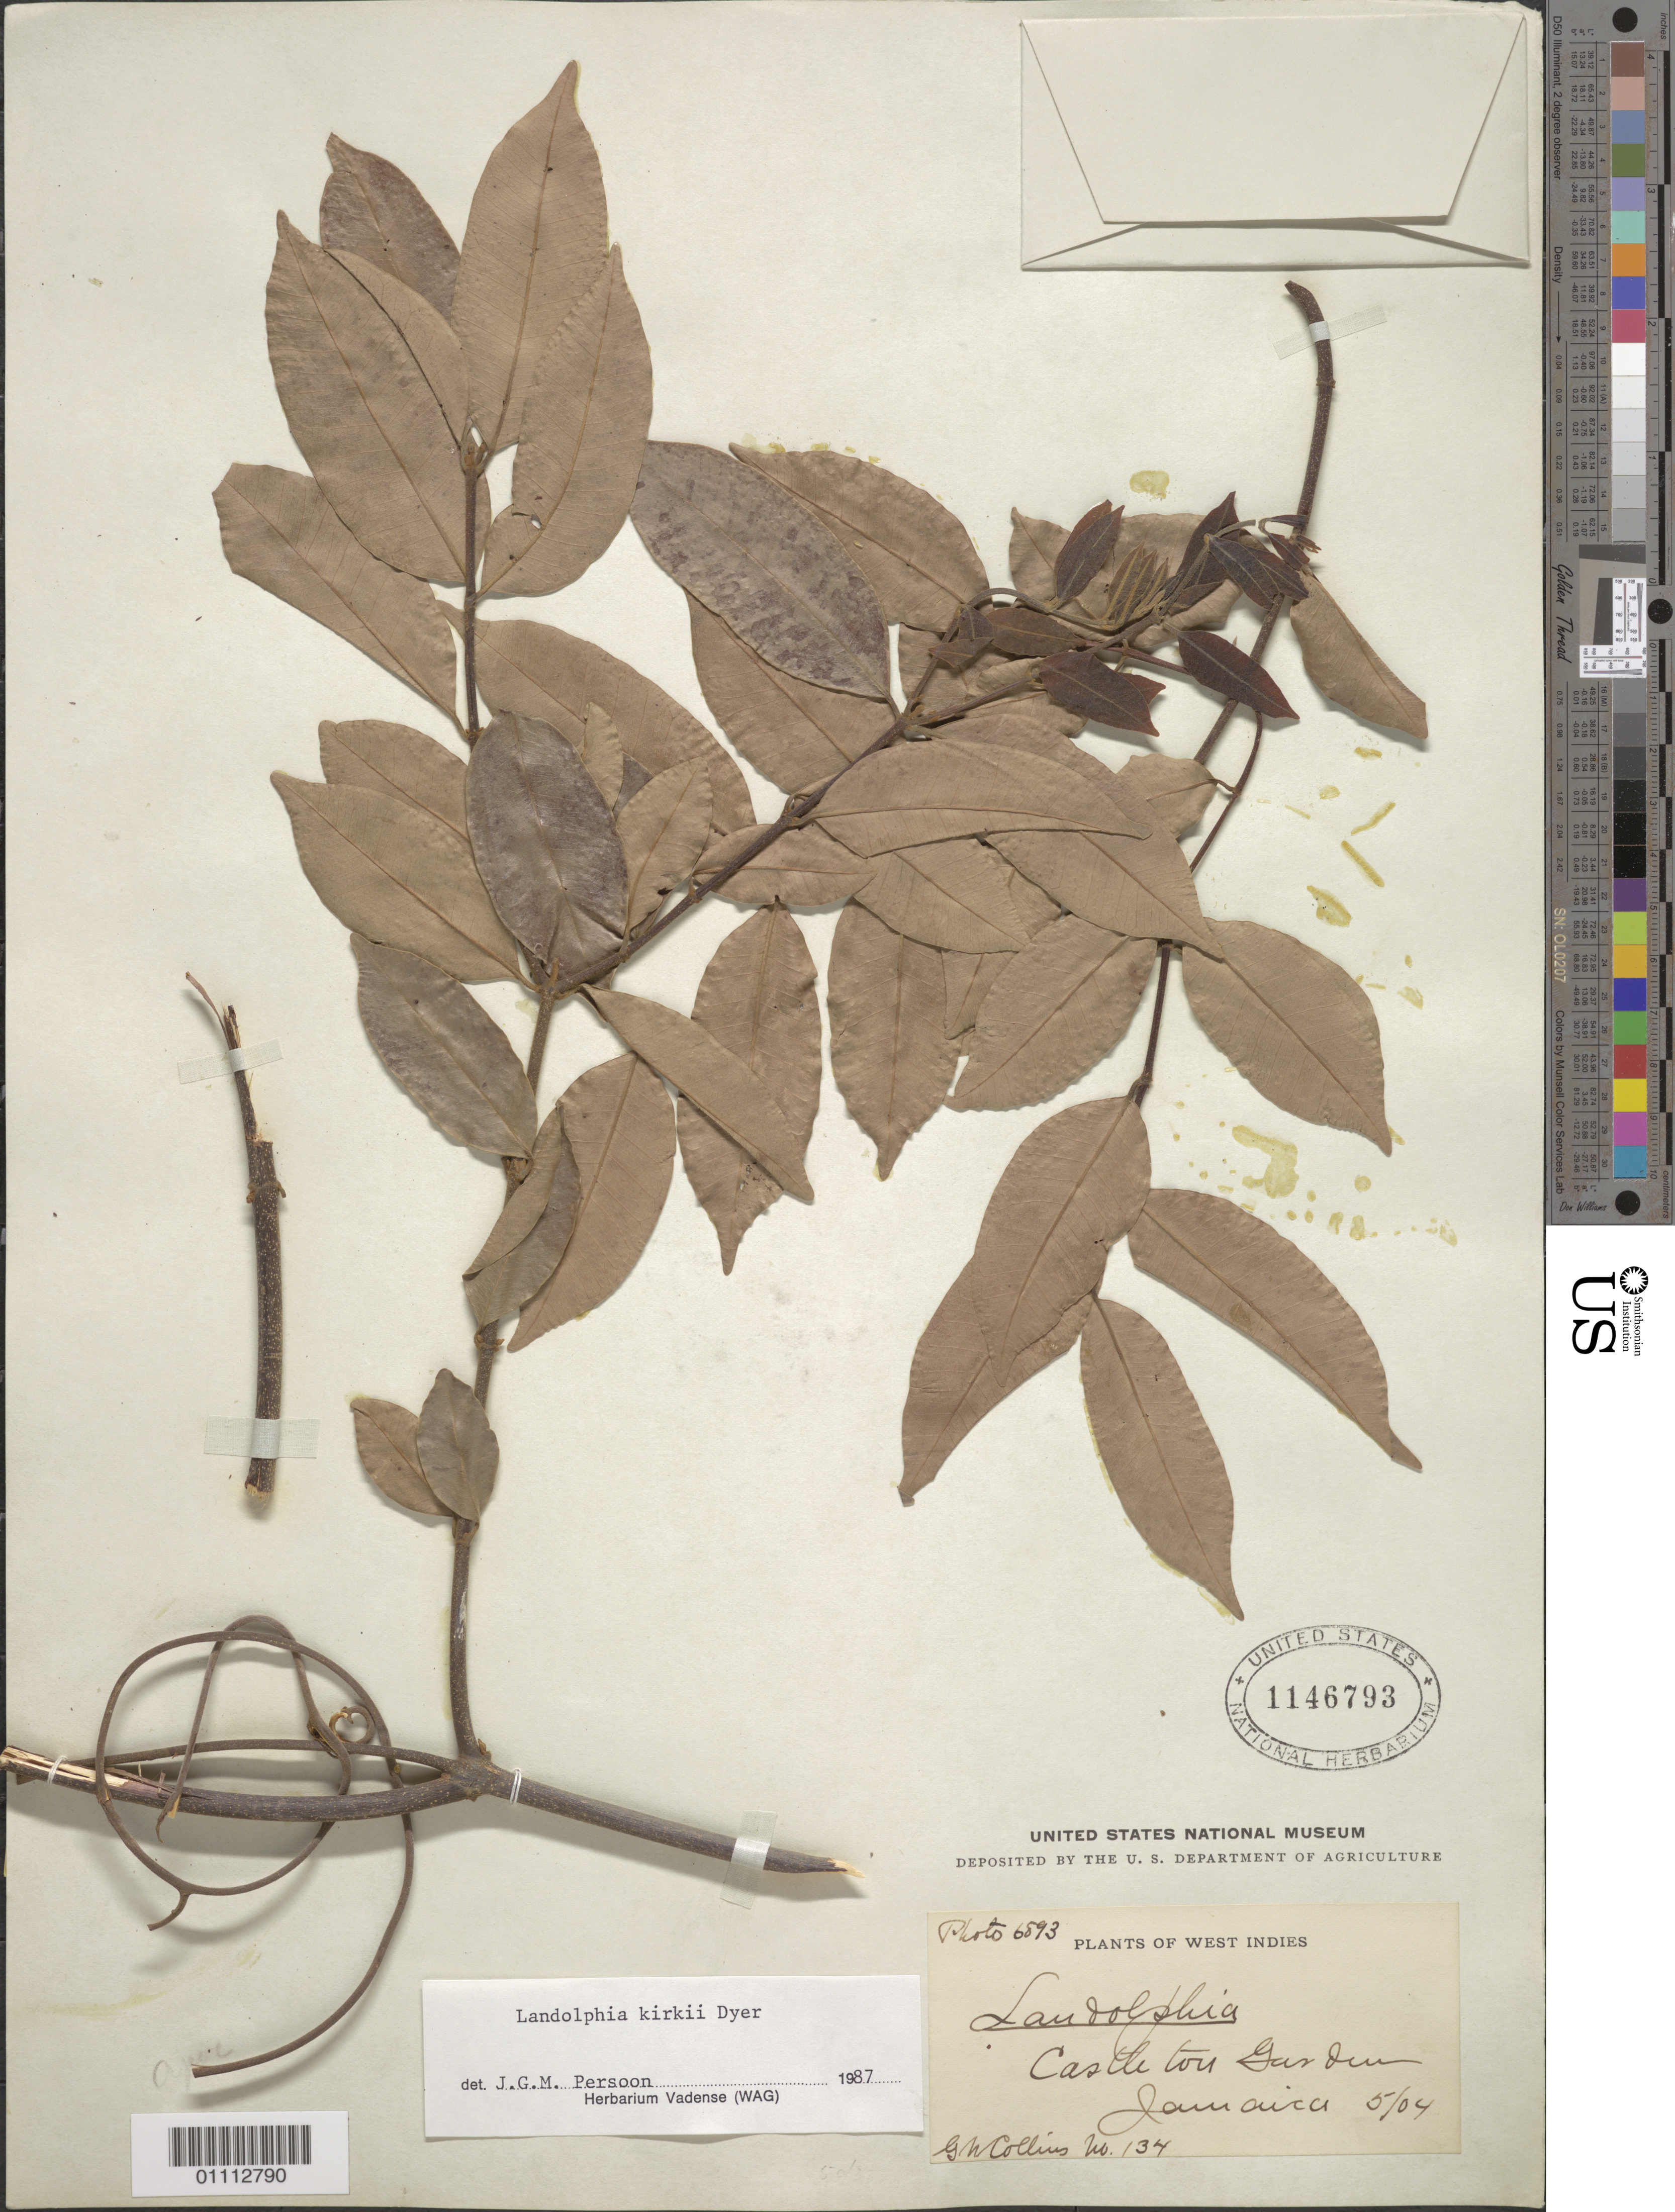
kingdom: Plantae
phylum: Tracheophyta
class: Magnoliopsida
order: Gentianales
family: Apocynaceae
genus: Landolphia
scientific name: Landolphia kirkii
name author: Dyer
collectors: G. Collins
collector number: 134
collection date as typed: May 1904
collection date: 1904-05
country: Jamaica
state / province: Saint Mary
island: Jamaica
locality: Castleton Garden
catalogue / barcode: US 1146793